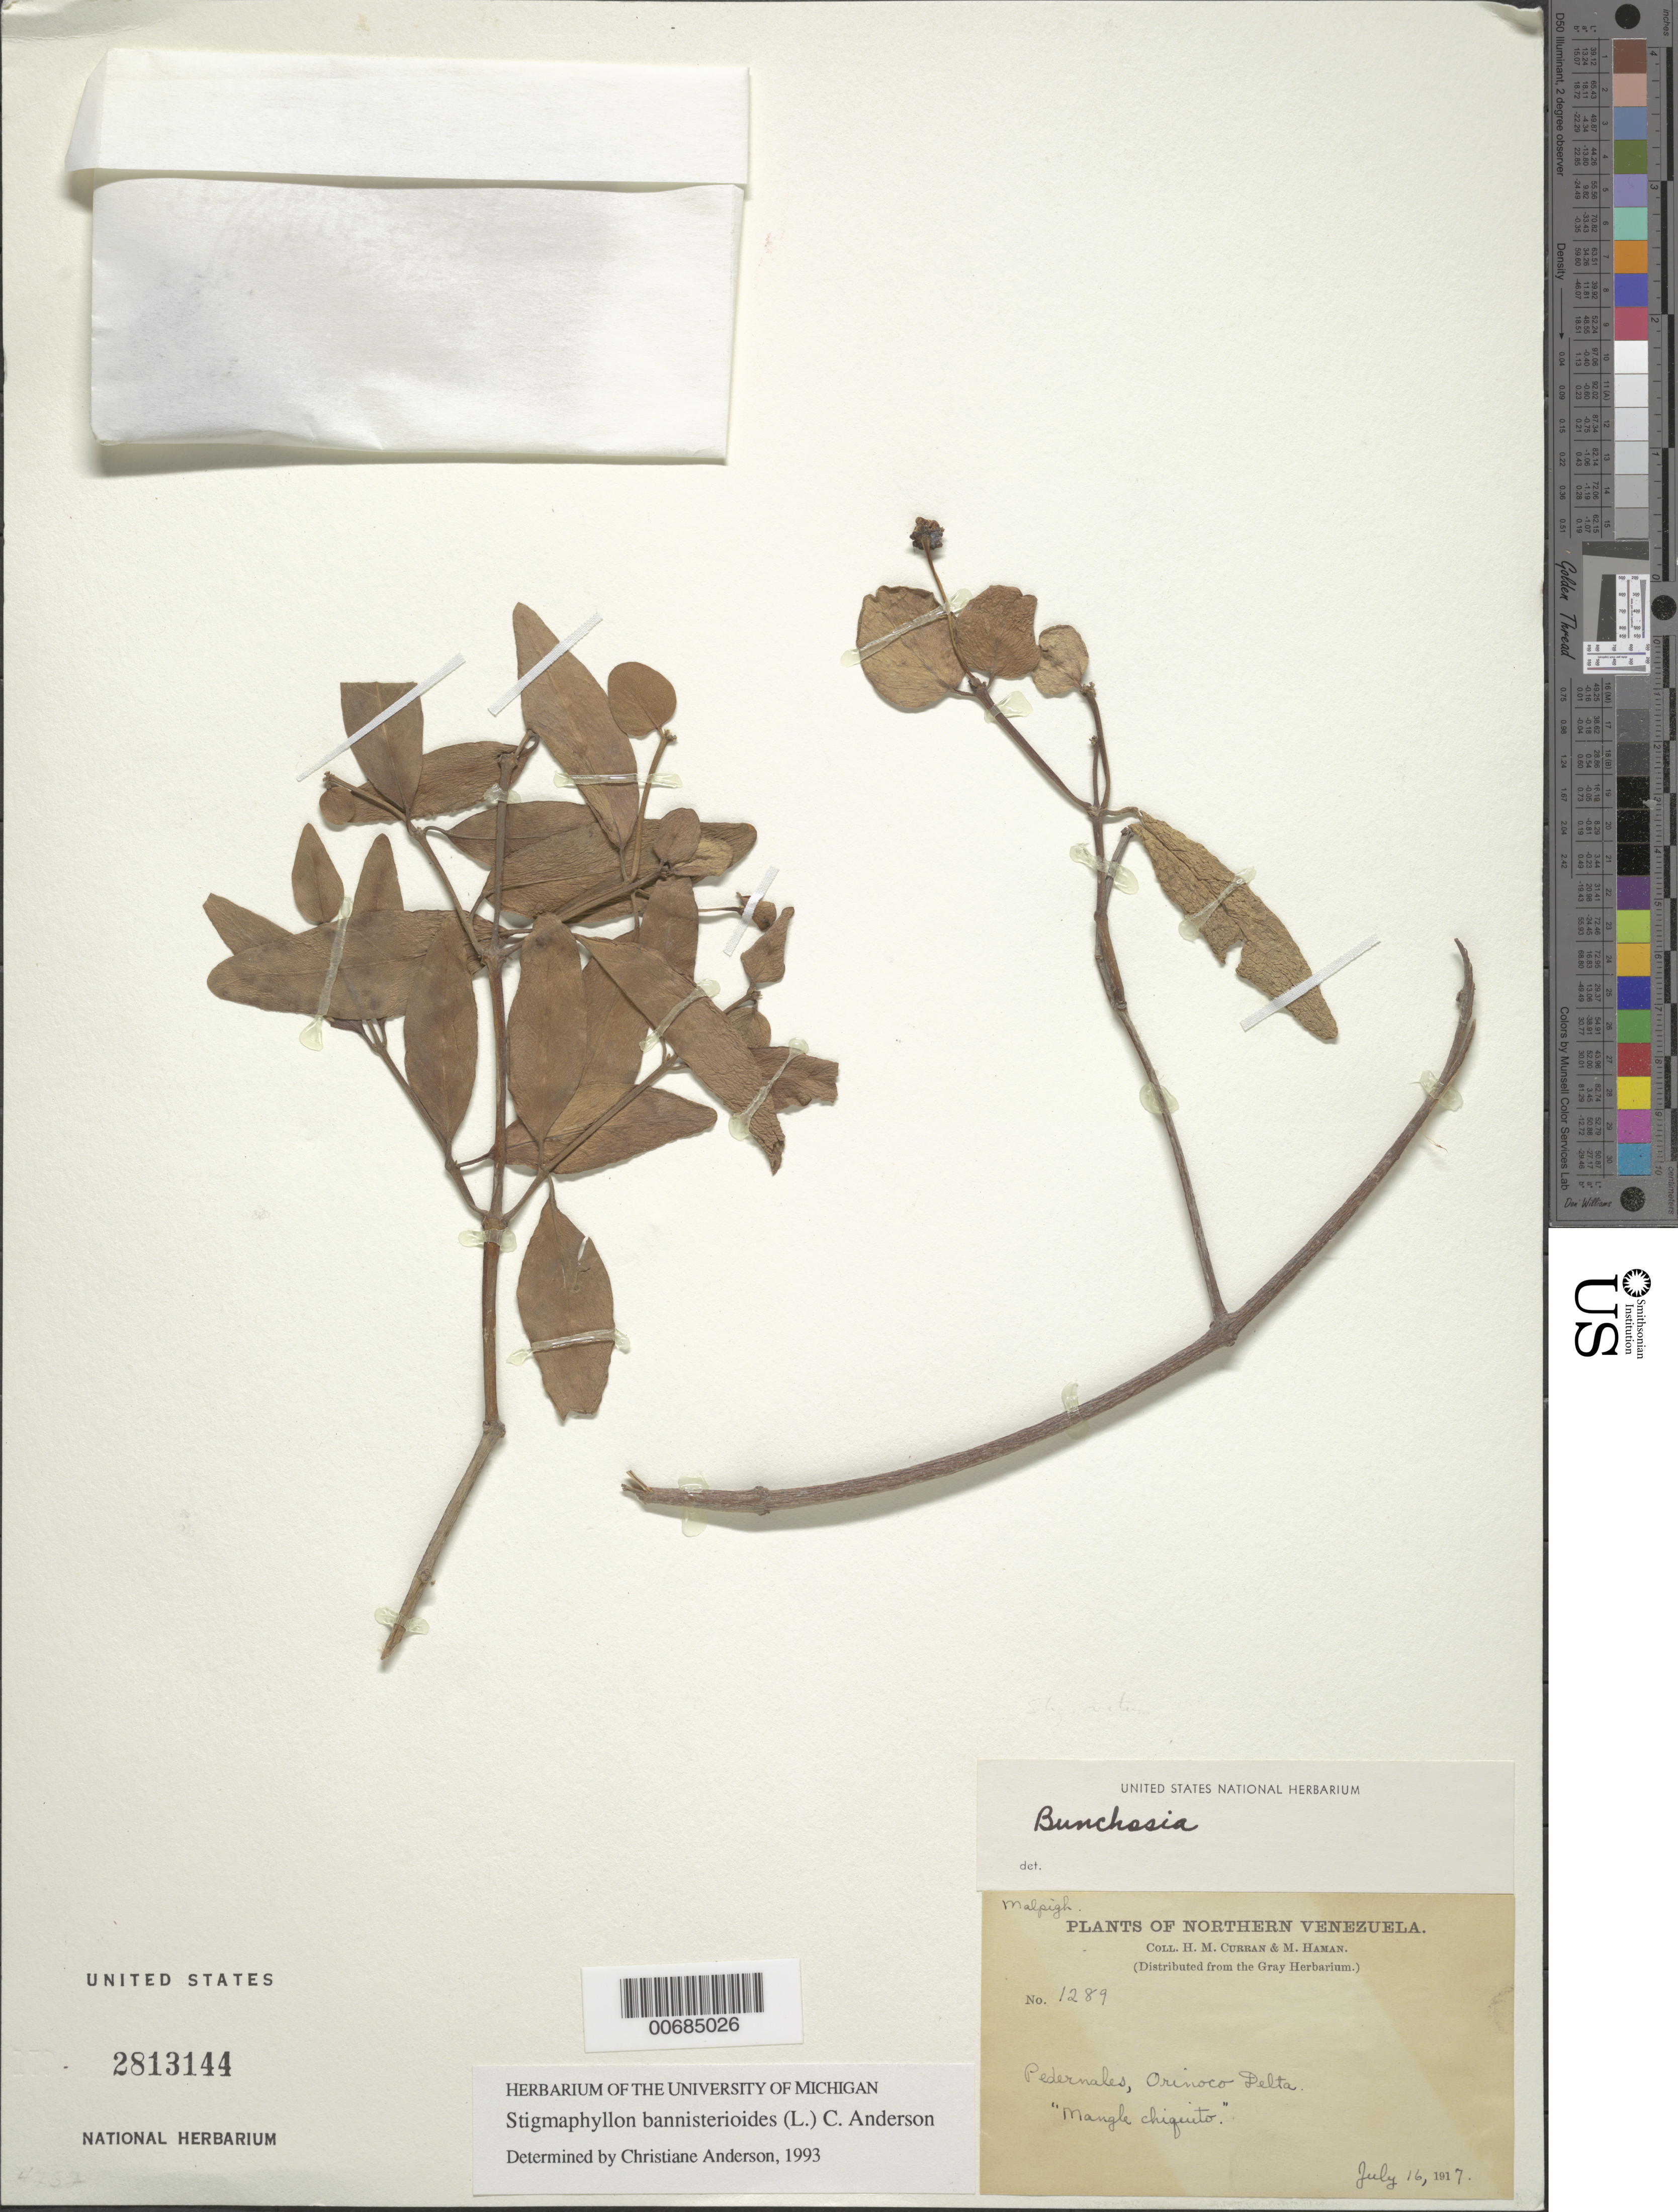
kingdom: Plantae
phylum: Tracheophyta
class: Magnoliopsida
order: Malpighiales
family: Malpighiaceae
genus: Stigmaphyllon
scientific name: Stigmaphyllon bannisterioides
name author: (L.) C.E. Anderson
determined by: Anderson, C.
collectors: H. M. Curran & M. Haman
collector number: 1289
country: Venezuela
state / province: Delta Amacuro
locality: Pedernales, Orinoco Delta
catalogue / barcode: US 2813144